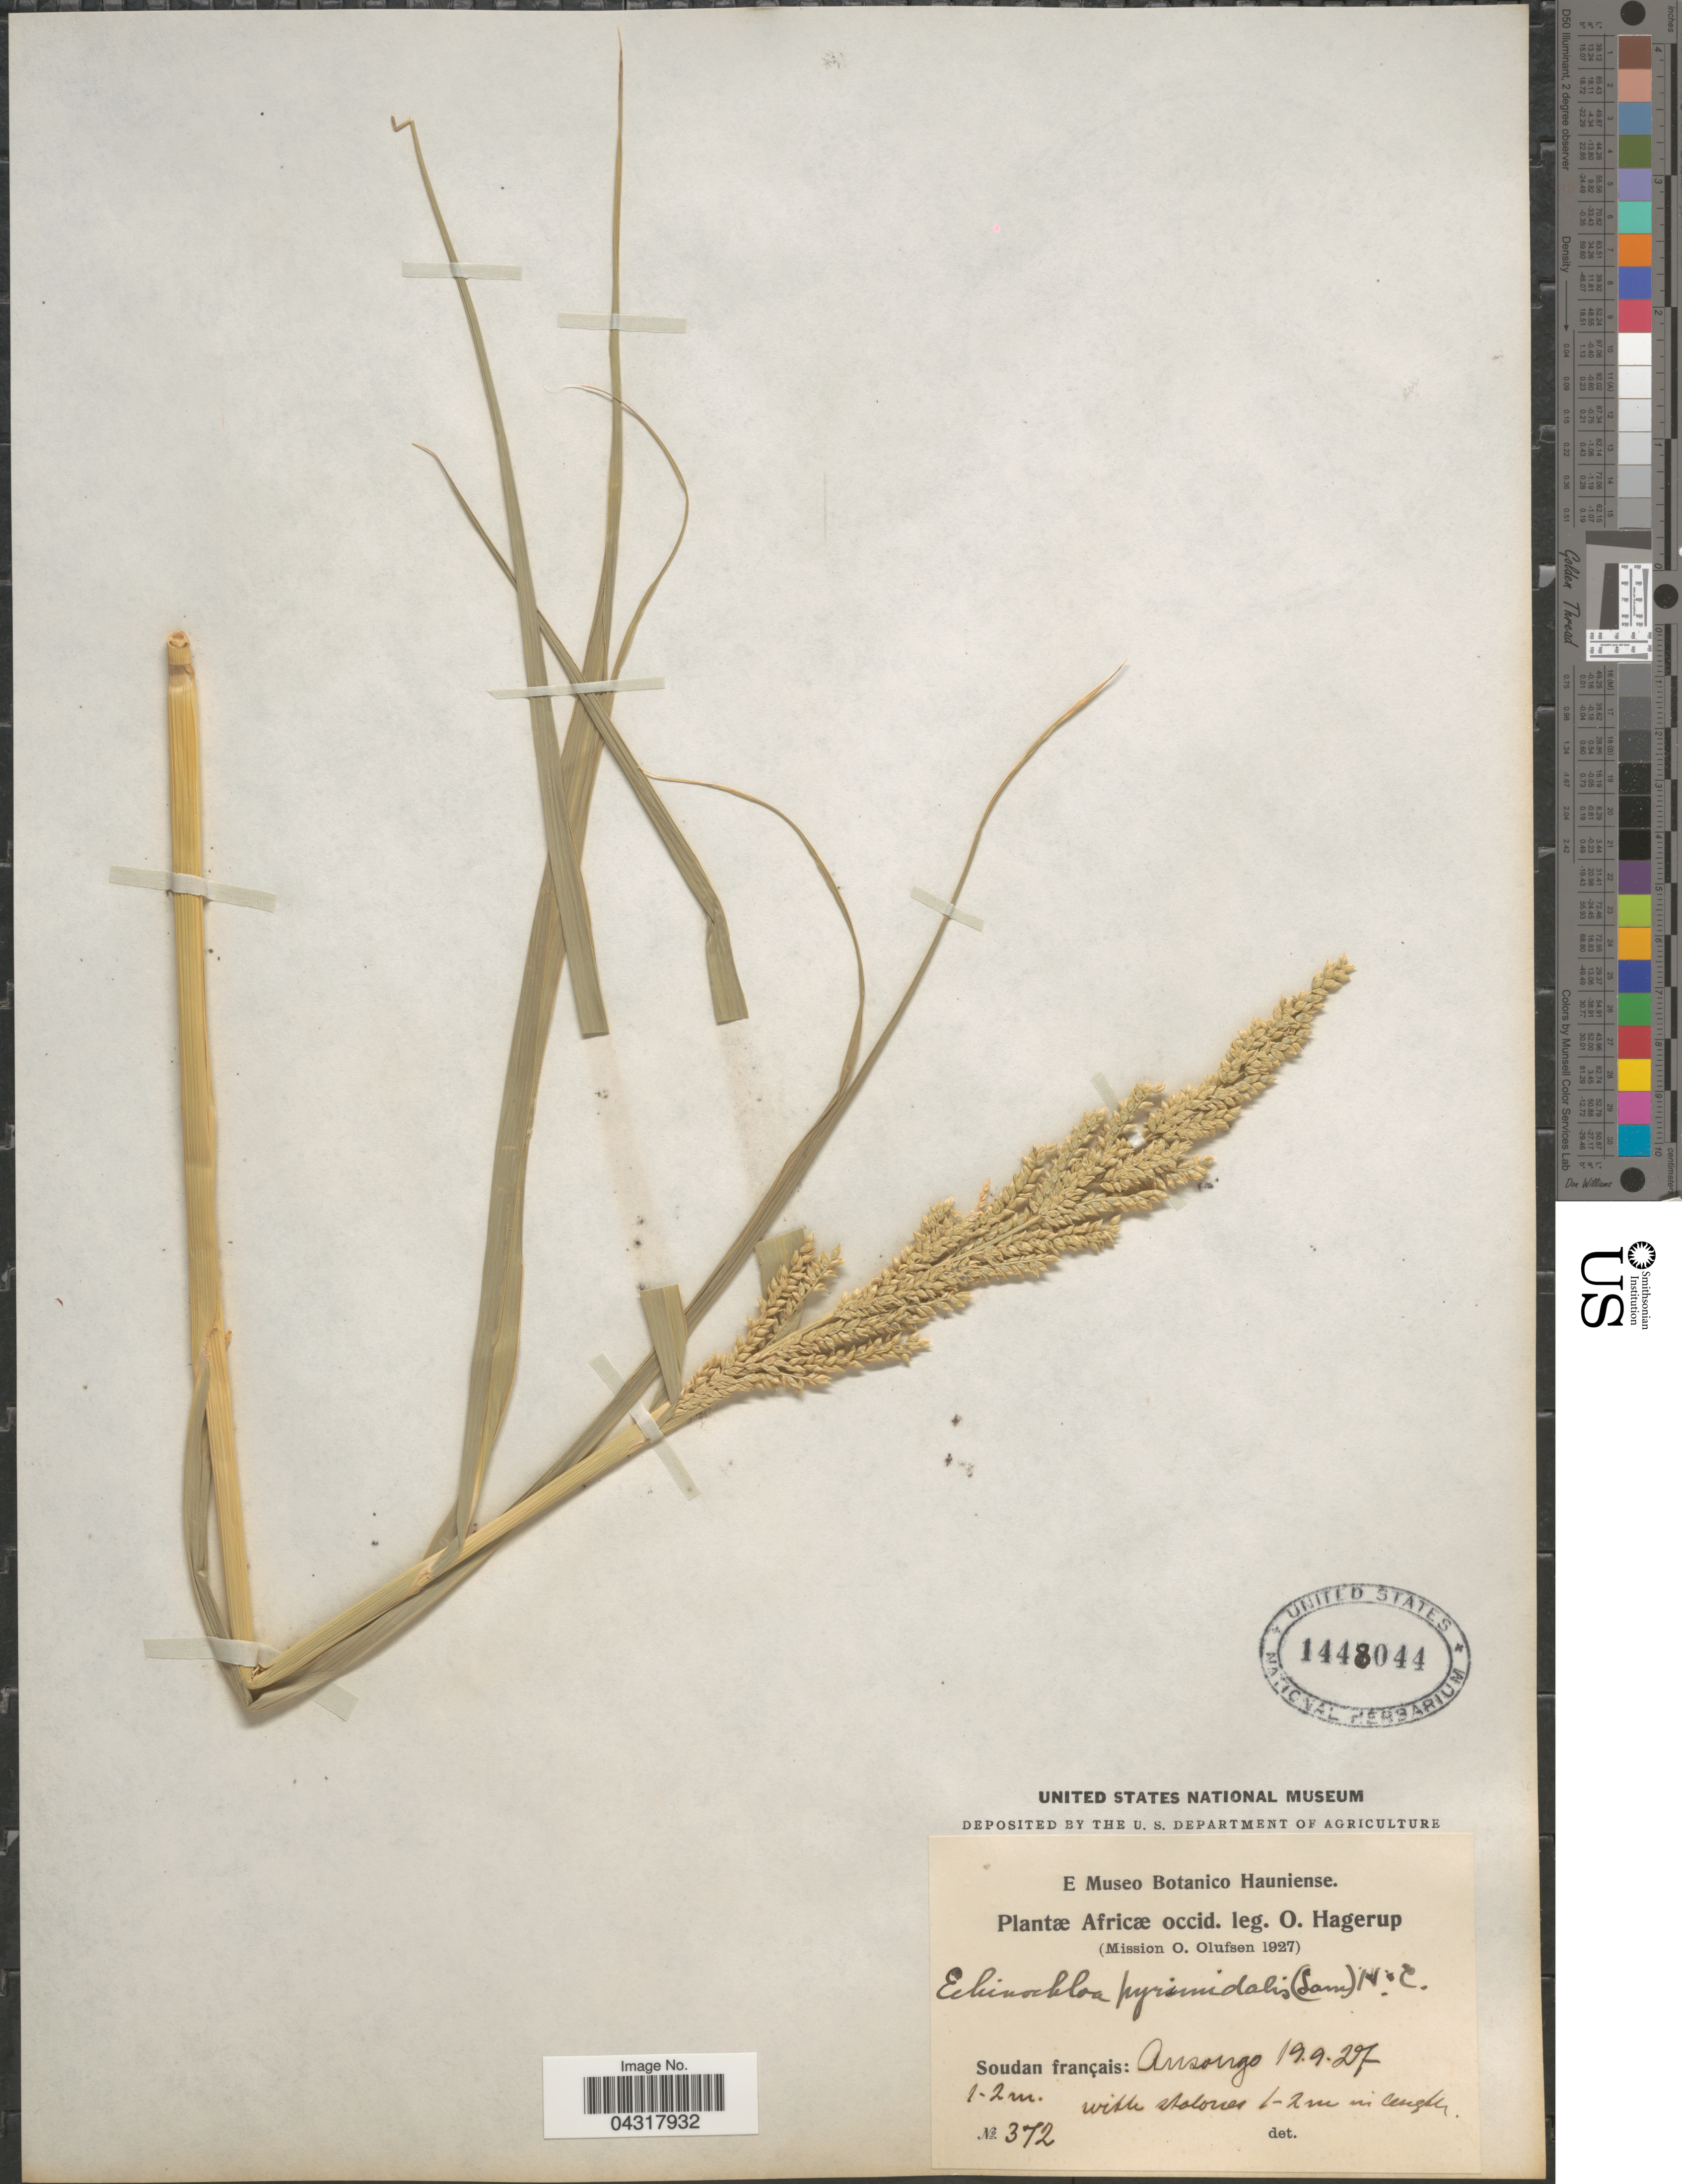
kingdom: Plantae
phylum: Tracheophyta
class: Liliopsida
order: Poales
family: Poaceae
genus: Echinochloa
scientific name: Echinochloa pyramidalis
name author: (Lam.) Hitchc. & Chase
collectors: O. Hagerup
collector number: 372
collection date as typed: Transcribed d/m/y: 19/9/27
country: Mali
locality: Africæ occid. Soudan français: Ansongo.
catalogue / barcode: US 1448044